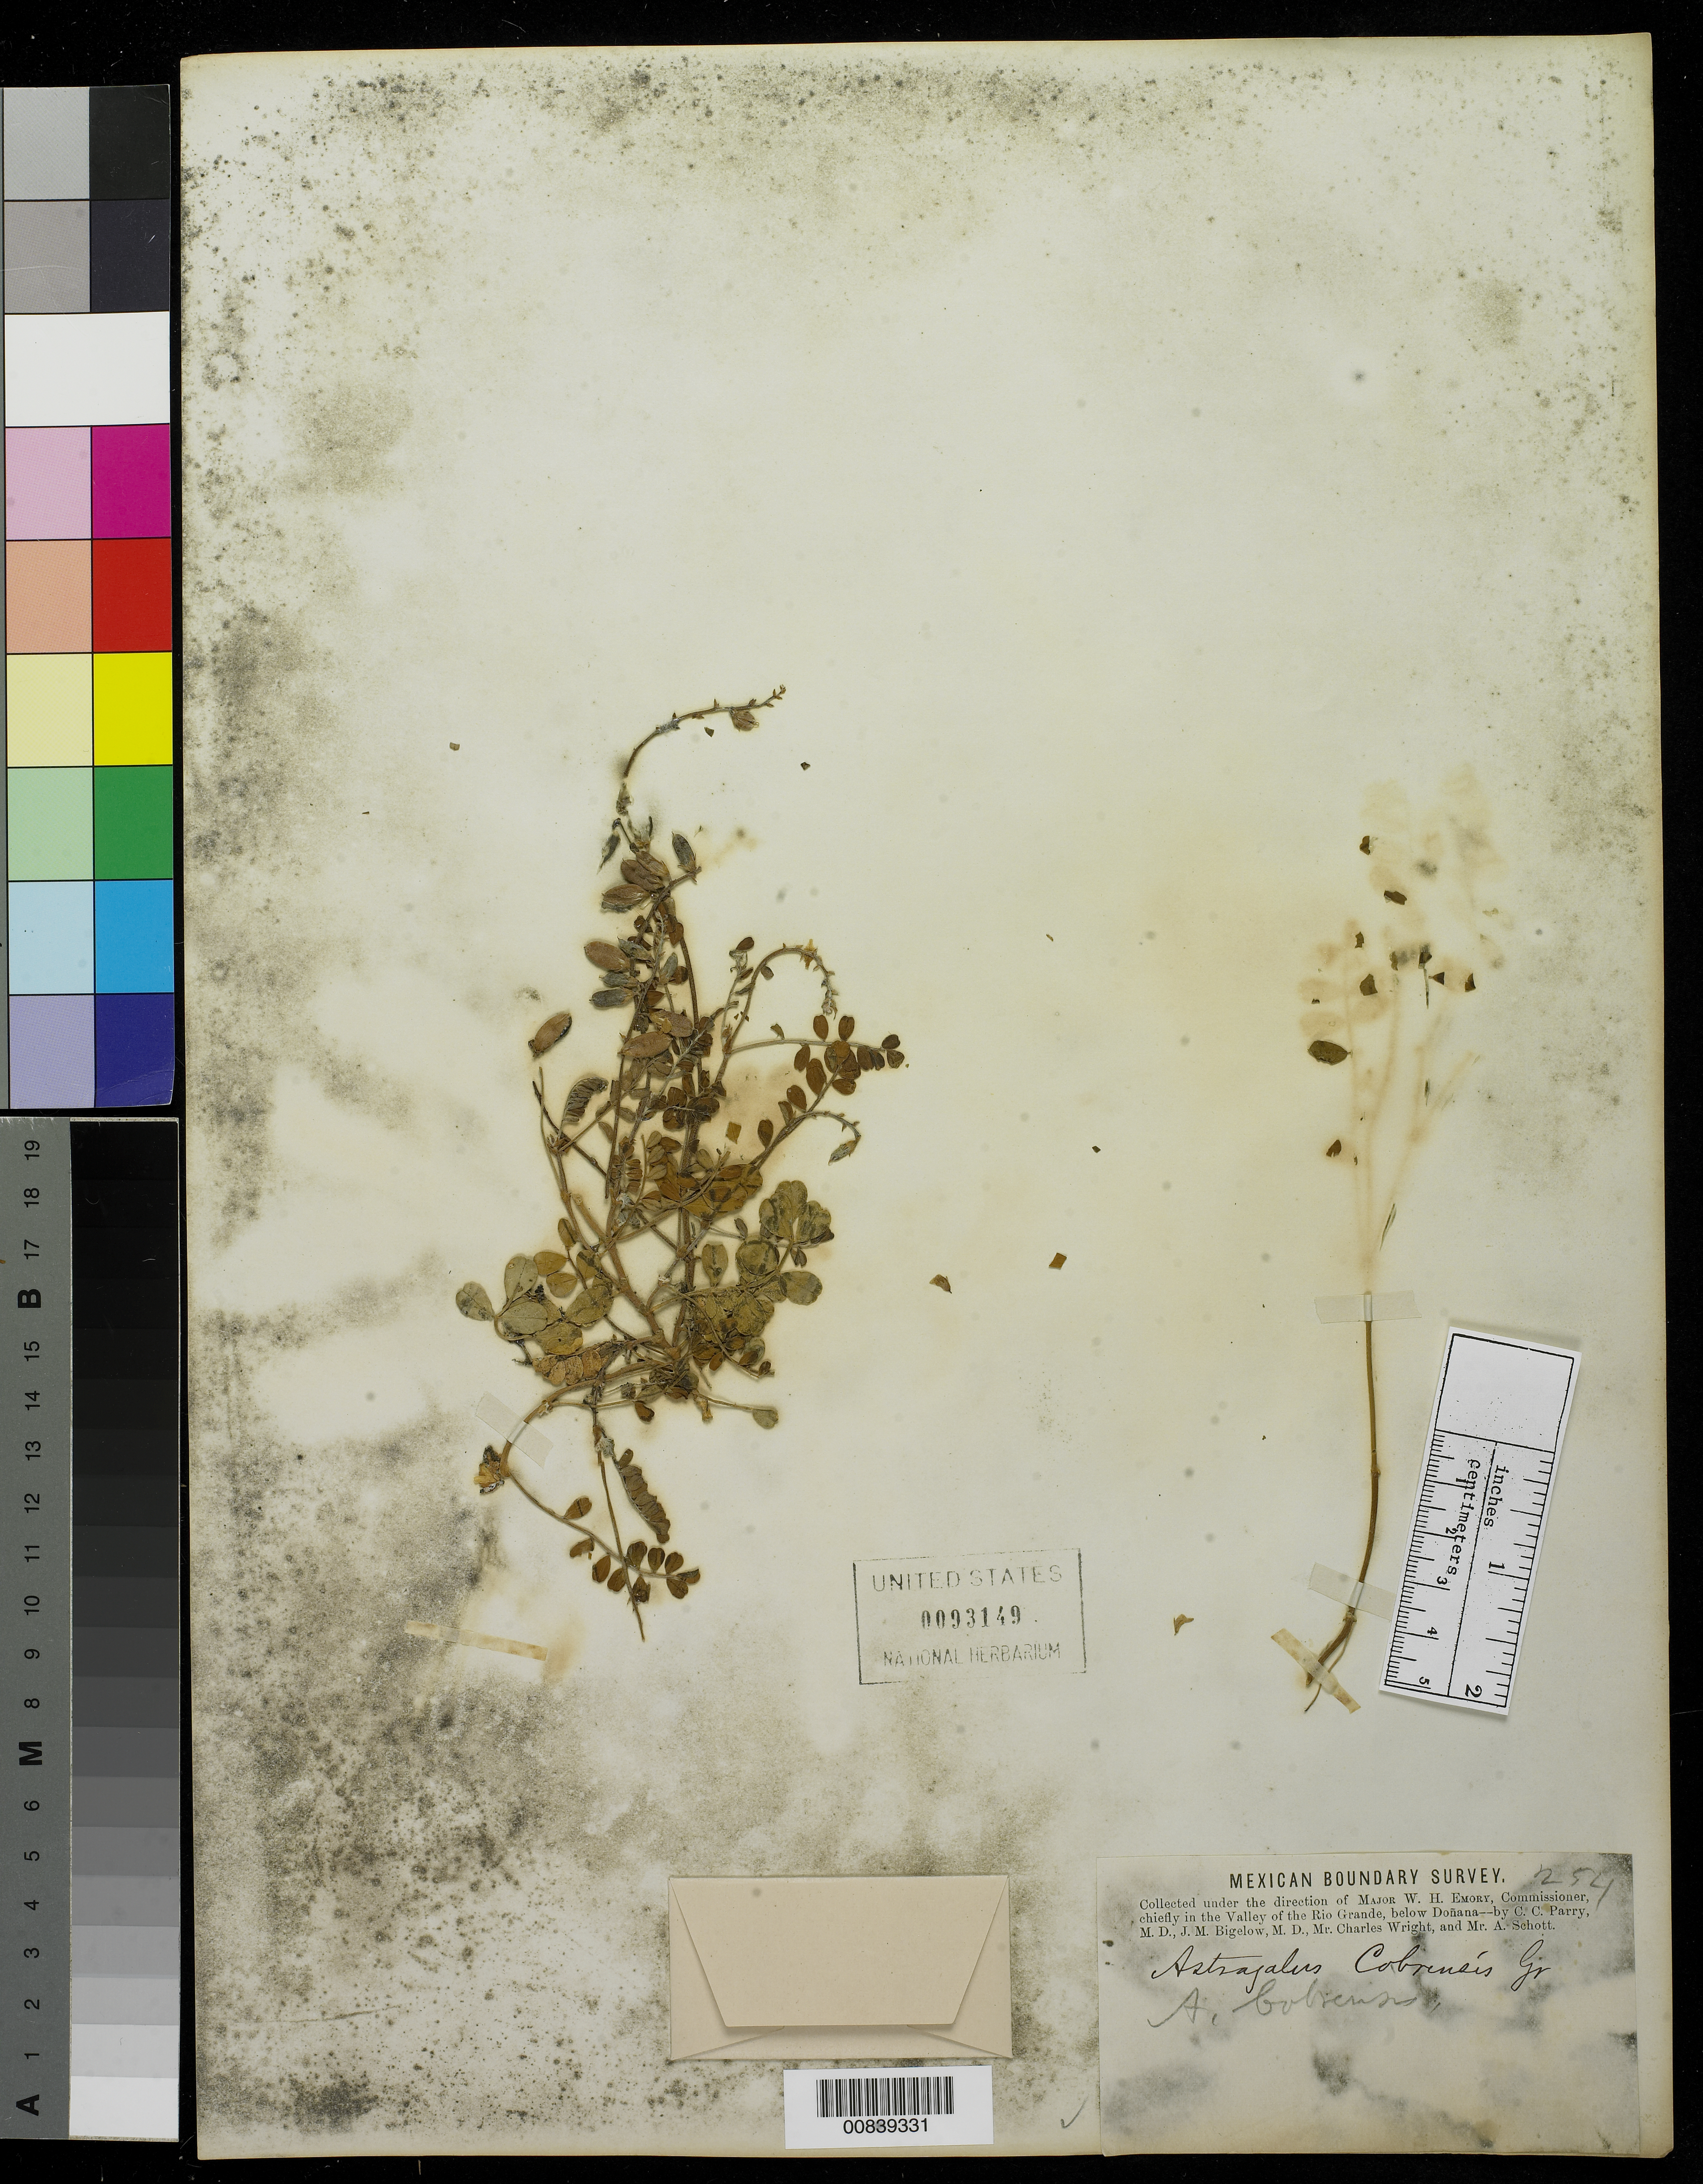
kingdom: Plantae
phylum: Tracheophyta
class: Magnoliopsida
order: Fabales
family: Fabaceae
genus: Astragalus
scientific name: Astragalus cobrensis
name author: A. Gray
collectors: C. C. Parry, J. M. Bigelow, C. Wright & A. C. V. Schott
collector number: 254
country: United States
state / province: New Mexico / Texas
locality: Valley of the Rio Grande, below Doñana.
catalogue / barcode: US 93149